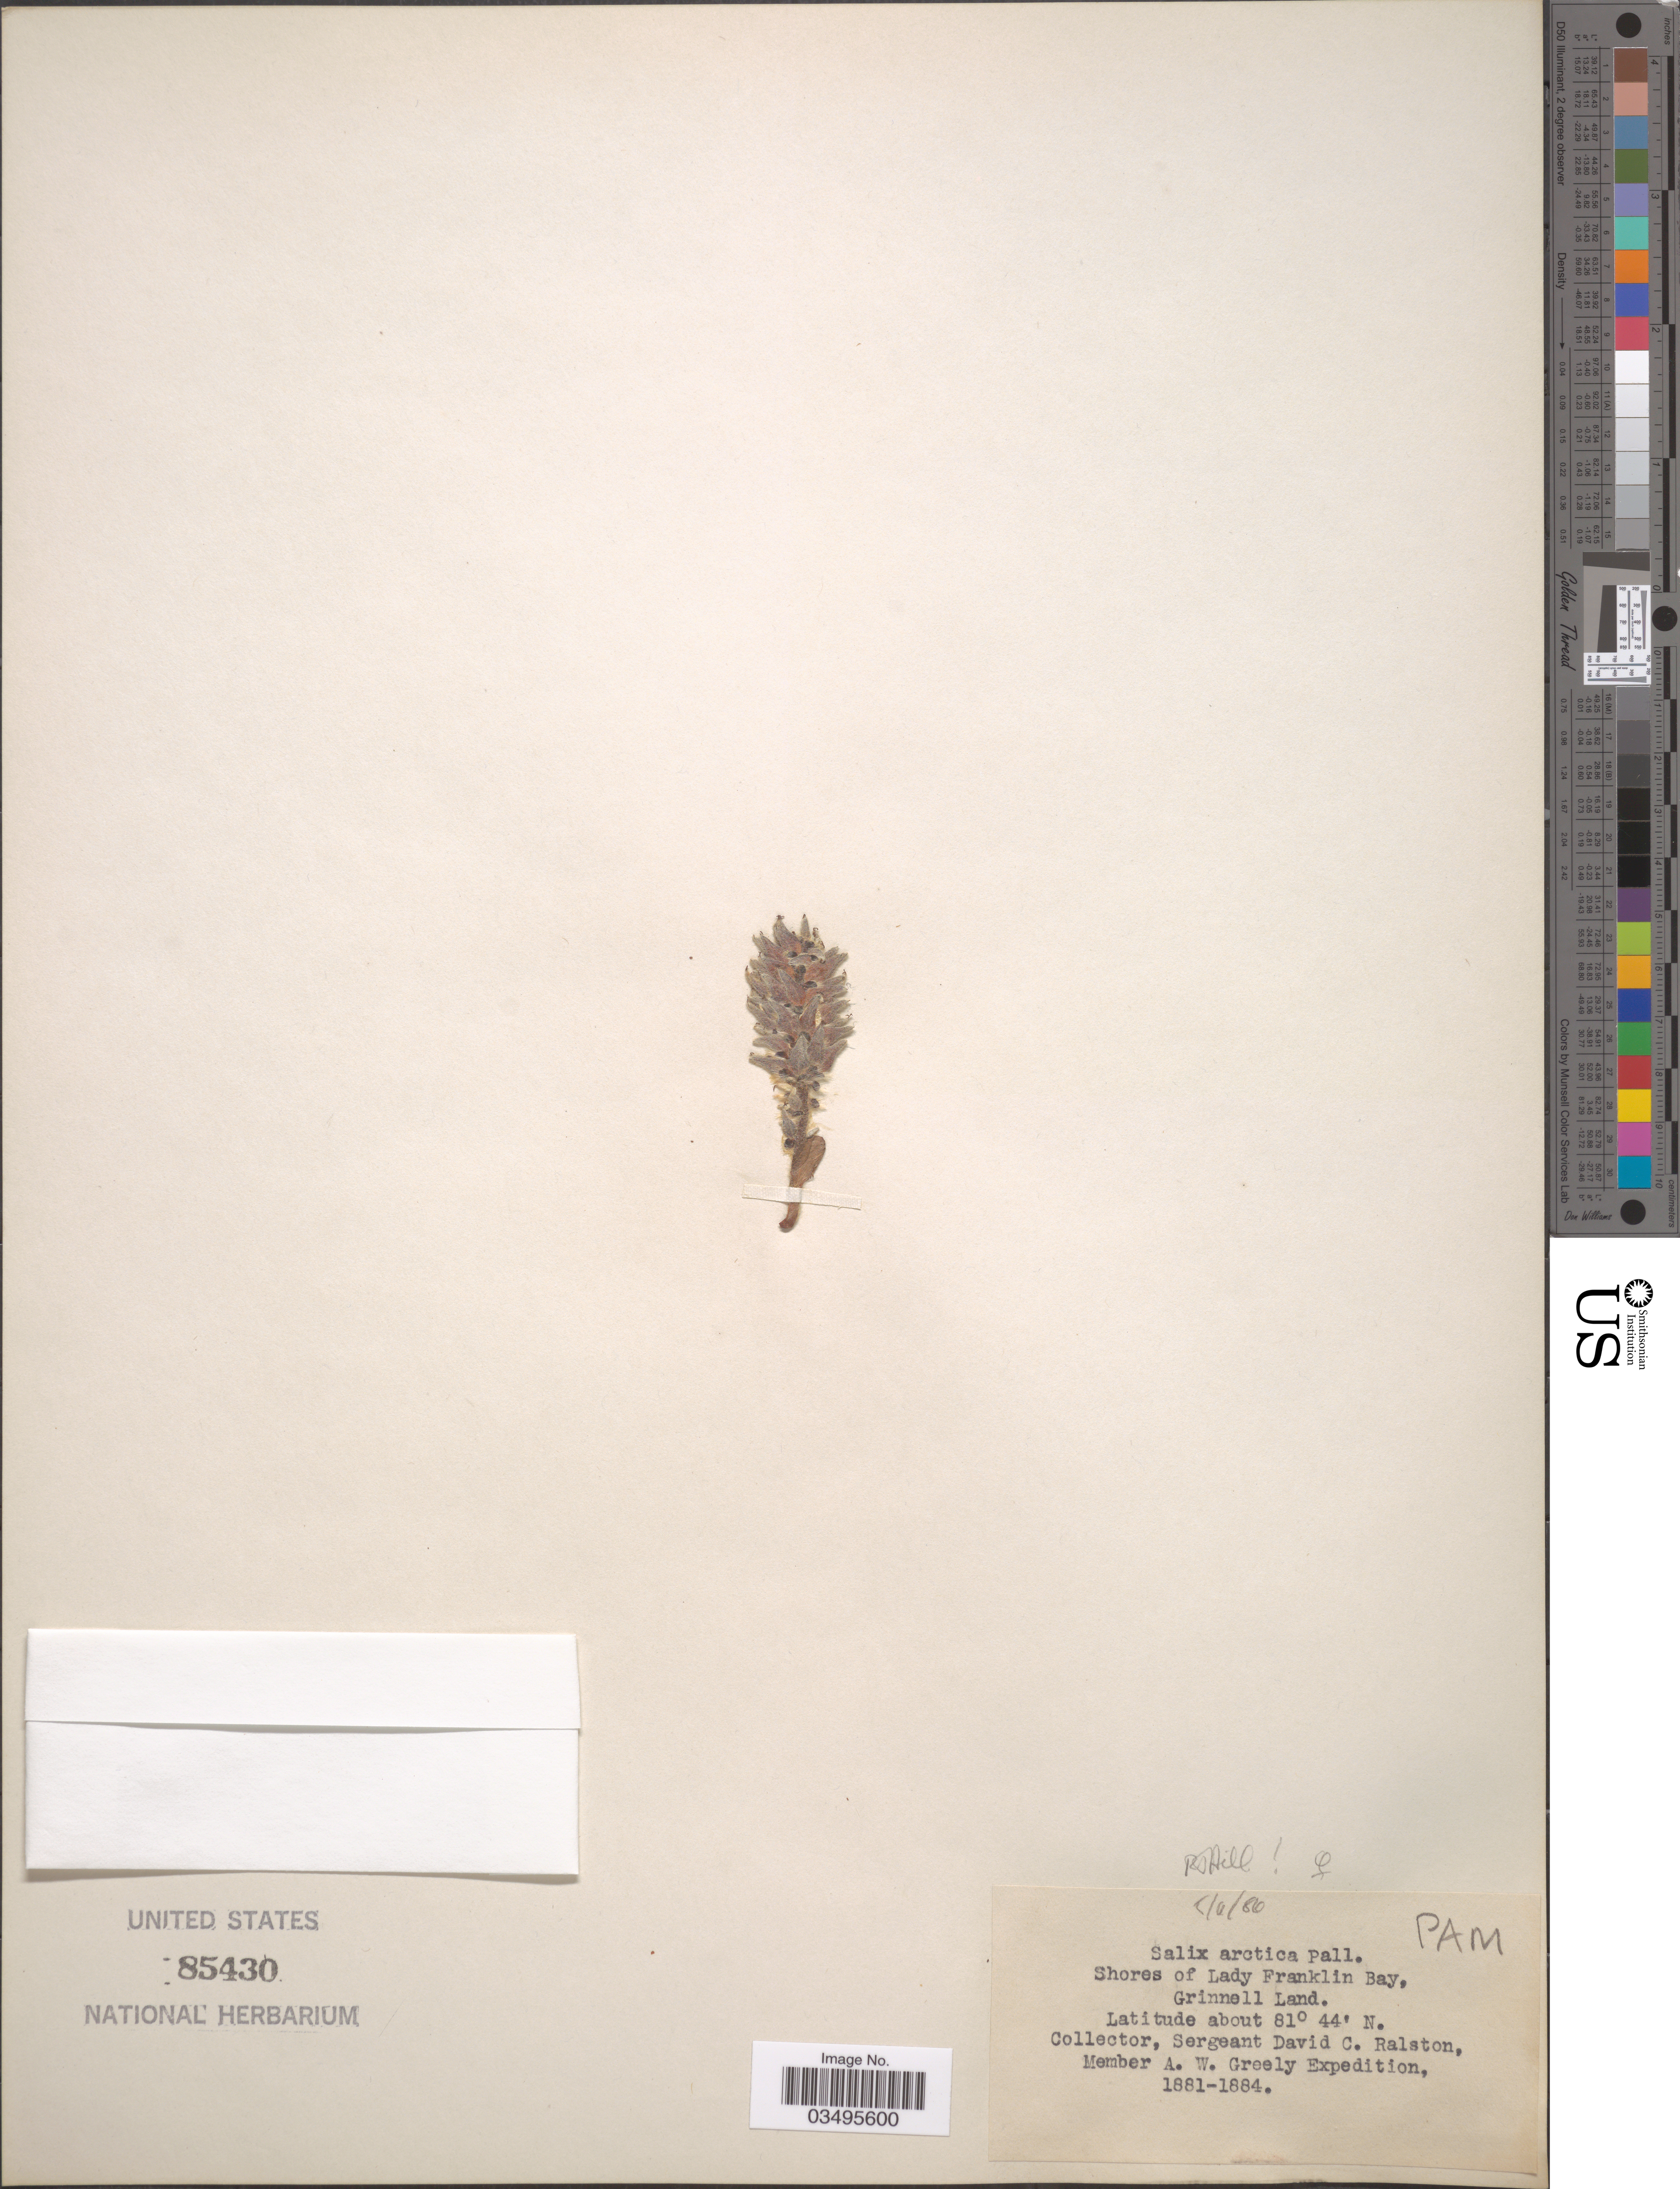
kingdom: Plantae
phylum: Tracheophyta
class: Magnoliopsida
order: Malpighiales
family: Salicaceae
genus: Salix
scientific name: Salix arctica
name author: Pall.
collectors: D. Ralston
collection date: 1881/1884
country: Canada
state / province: Nunavut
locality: Shores of Lady Franklin Bay, Grinnell Land.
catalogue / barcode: US 85430